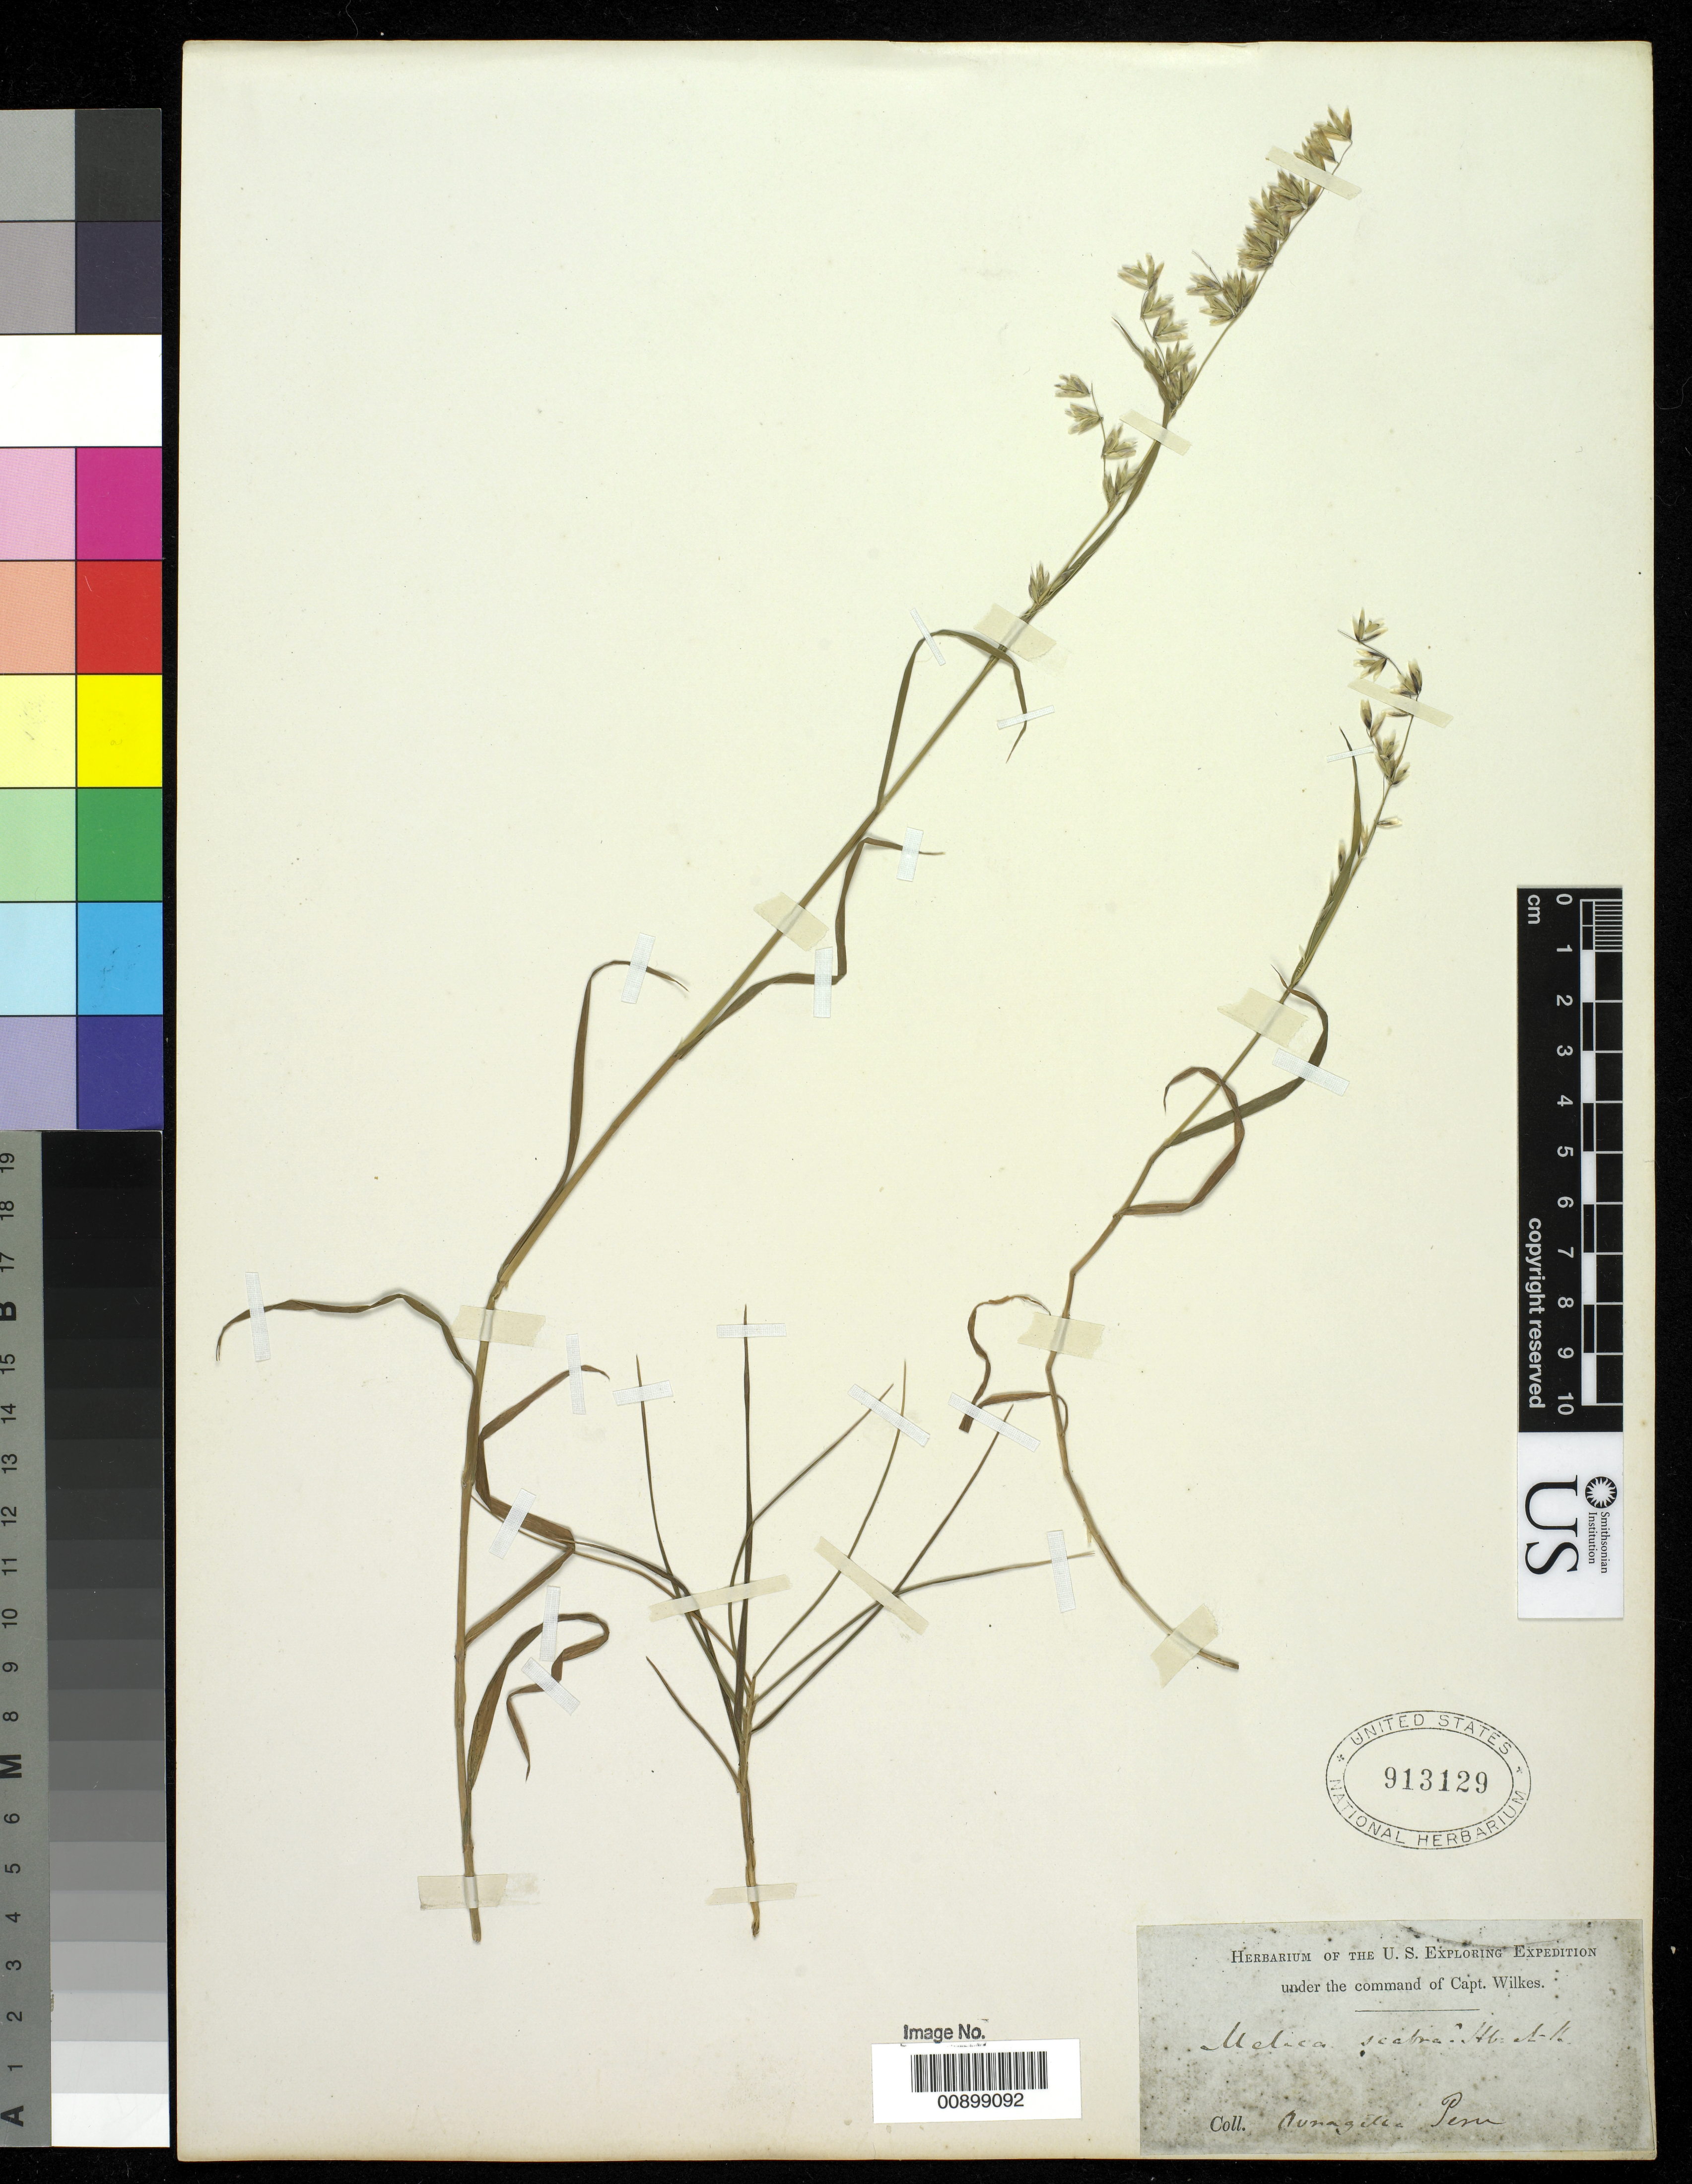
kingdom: Plantae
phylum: Tracheophyta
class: Liliopsida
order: Poales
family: Poaceae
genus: Melica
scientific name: Melica scabra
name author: Kunth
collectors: Wilkes Explor. Exped.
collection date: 1838/1842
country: Peru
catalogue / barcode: US 913129